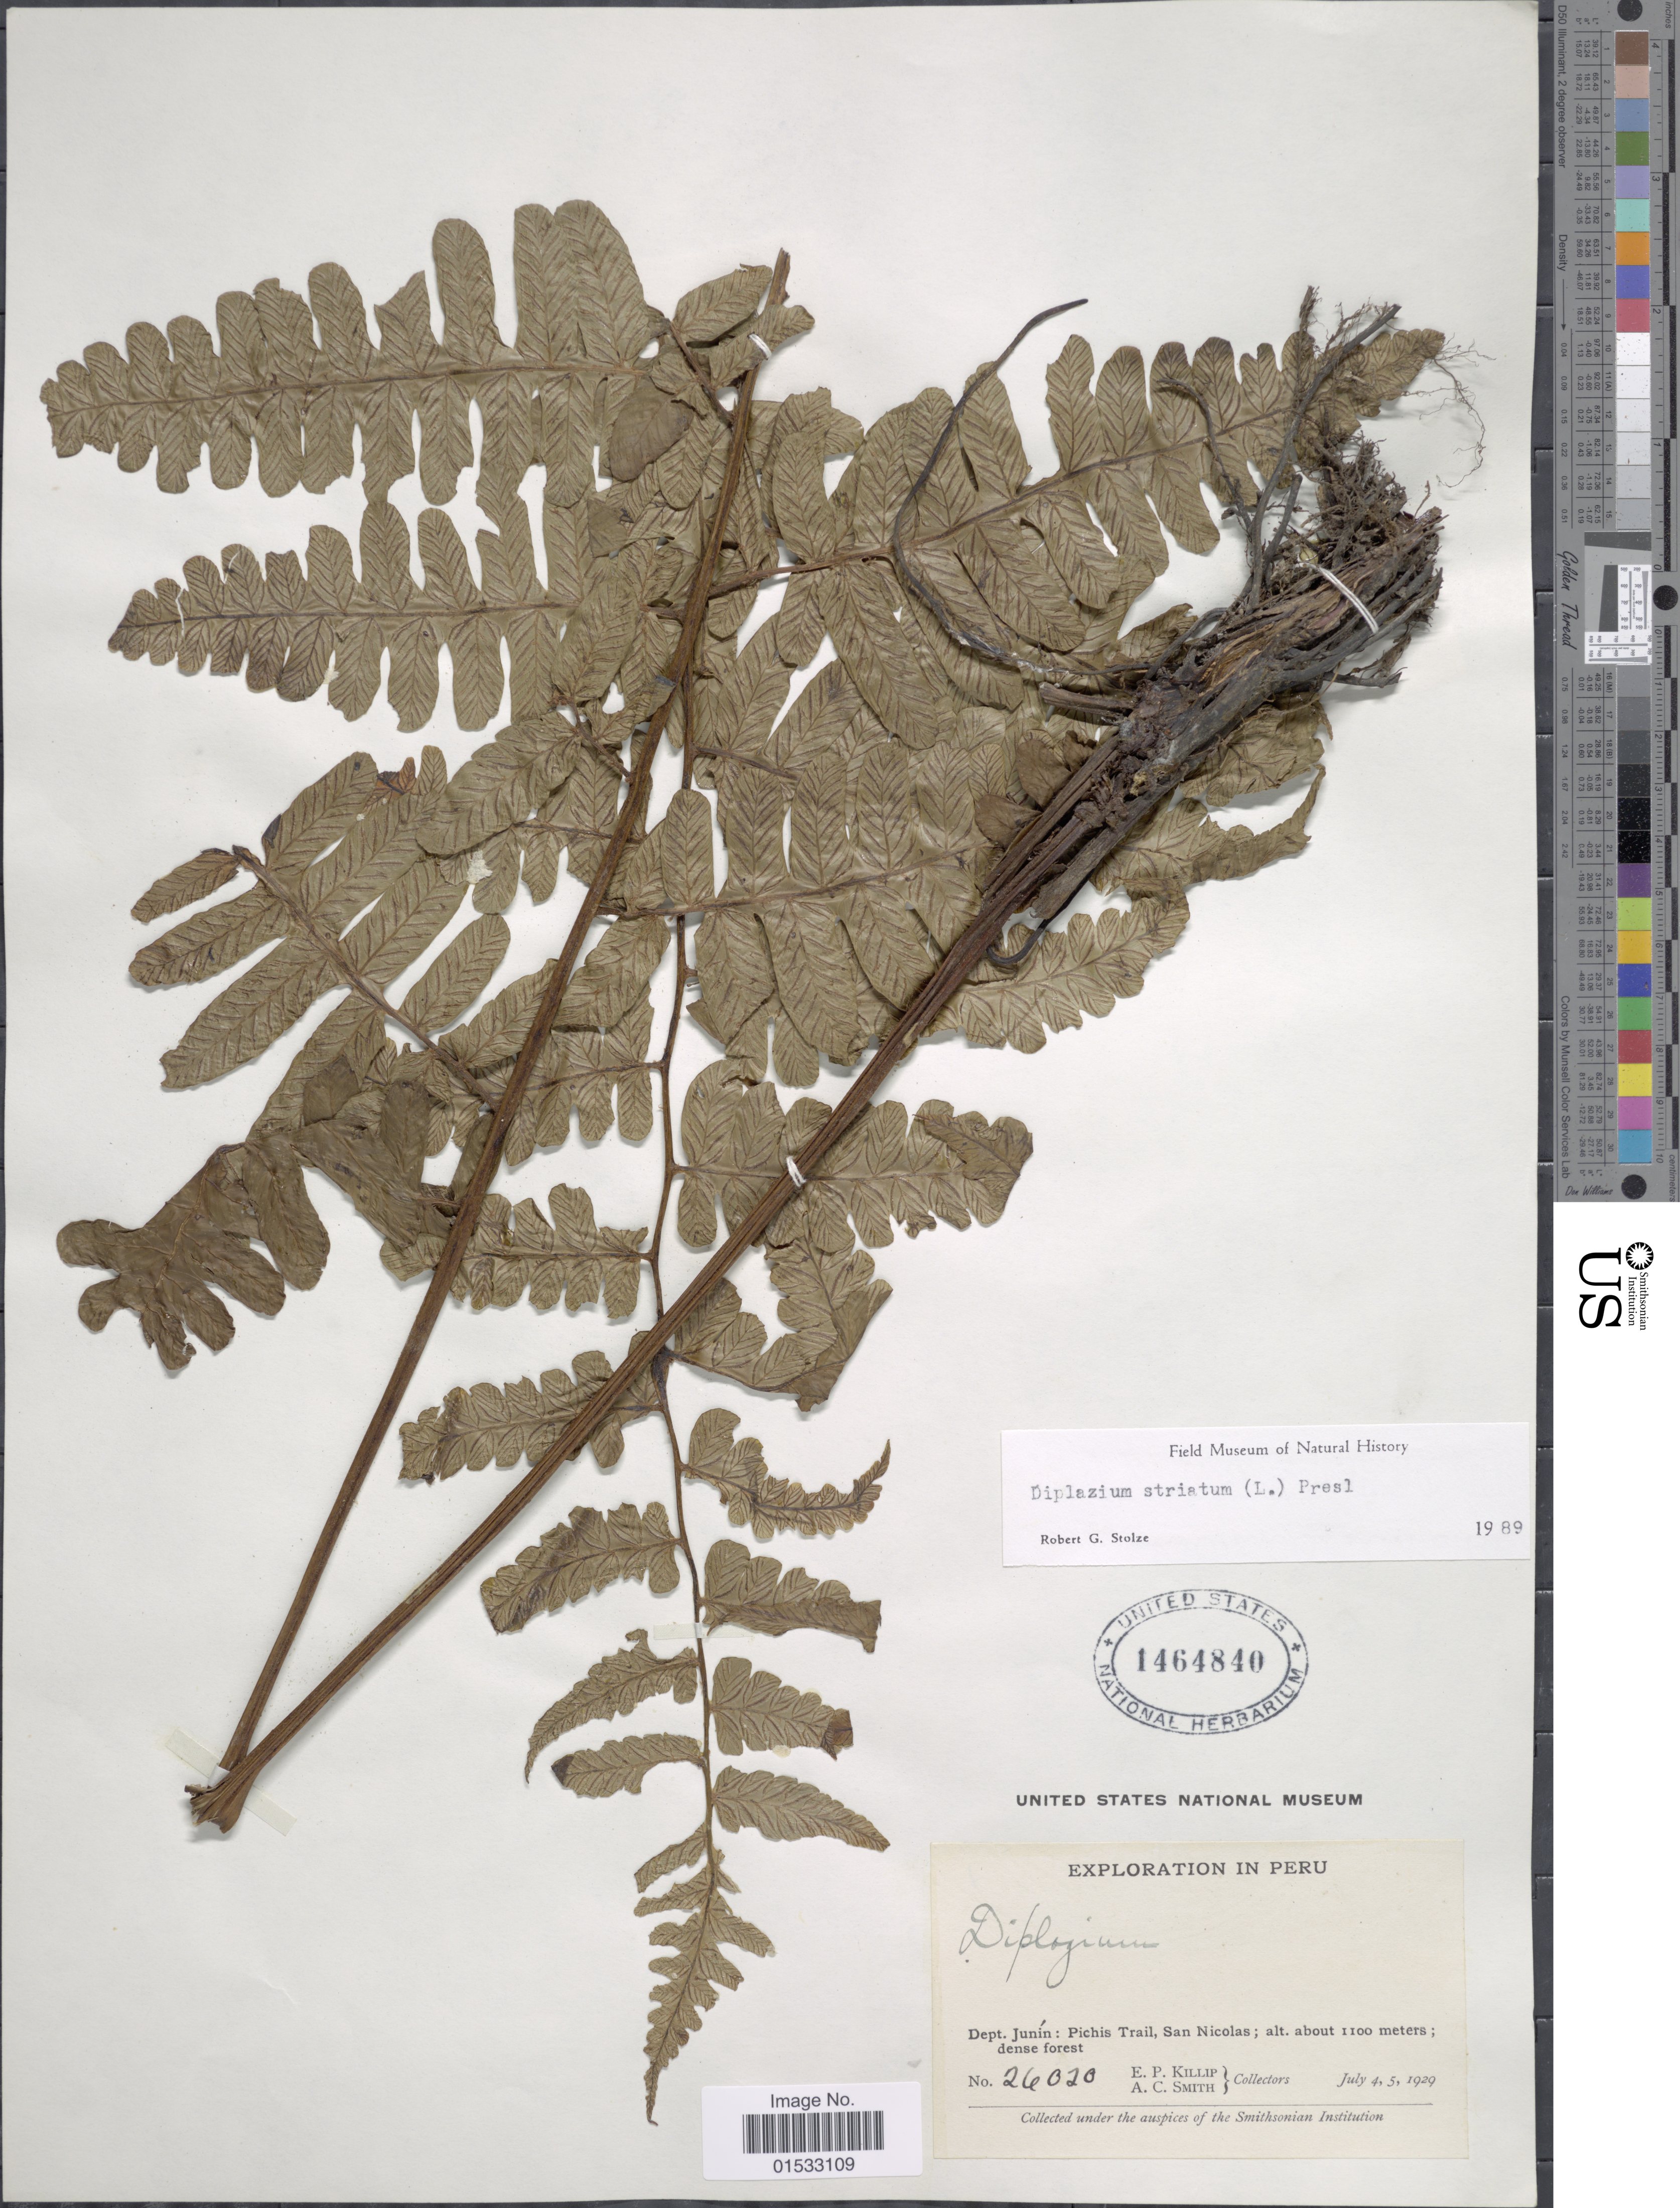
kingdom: Plantae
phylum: Tracheophyta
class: Polypodiopsida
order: Polypodiales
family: Athyriaceae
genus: Diplazium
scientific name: Diplazium striatum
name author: (L.) C. Presl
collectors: E. P. Killip & A. C. Smith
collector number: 26020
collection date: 1929-07-04/1929-07-05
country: Peru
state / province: Junín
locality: Pichis Trail, San Nicolas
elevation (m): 1100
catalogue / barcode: US 1464840